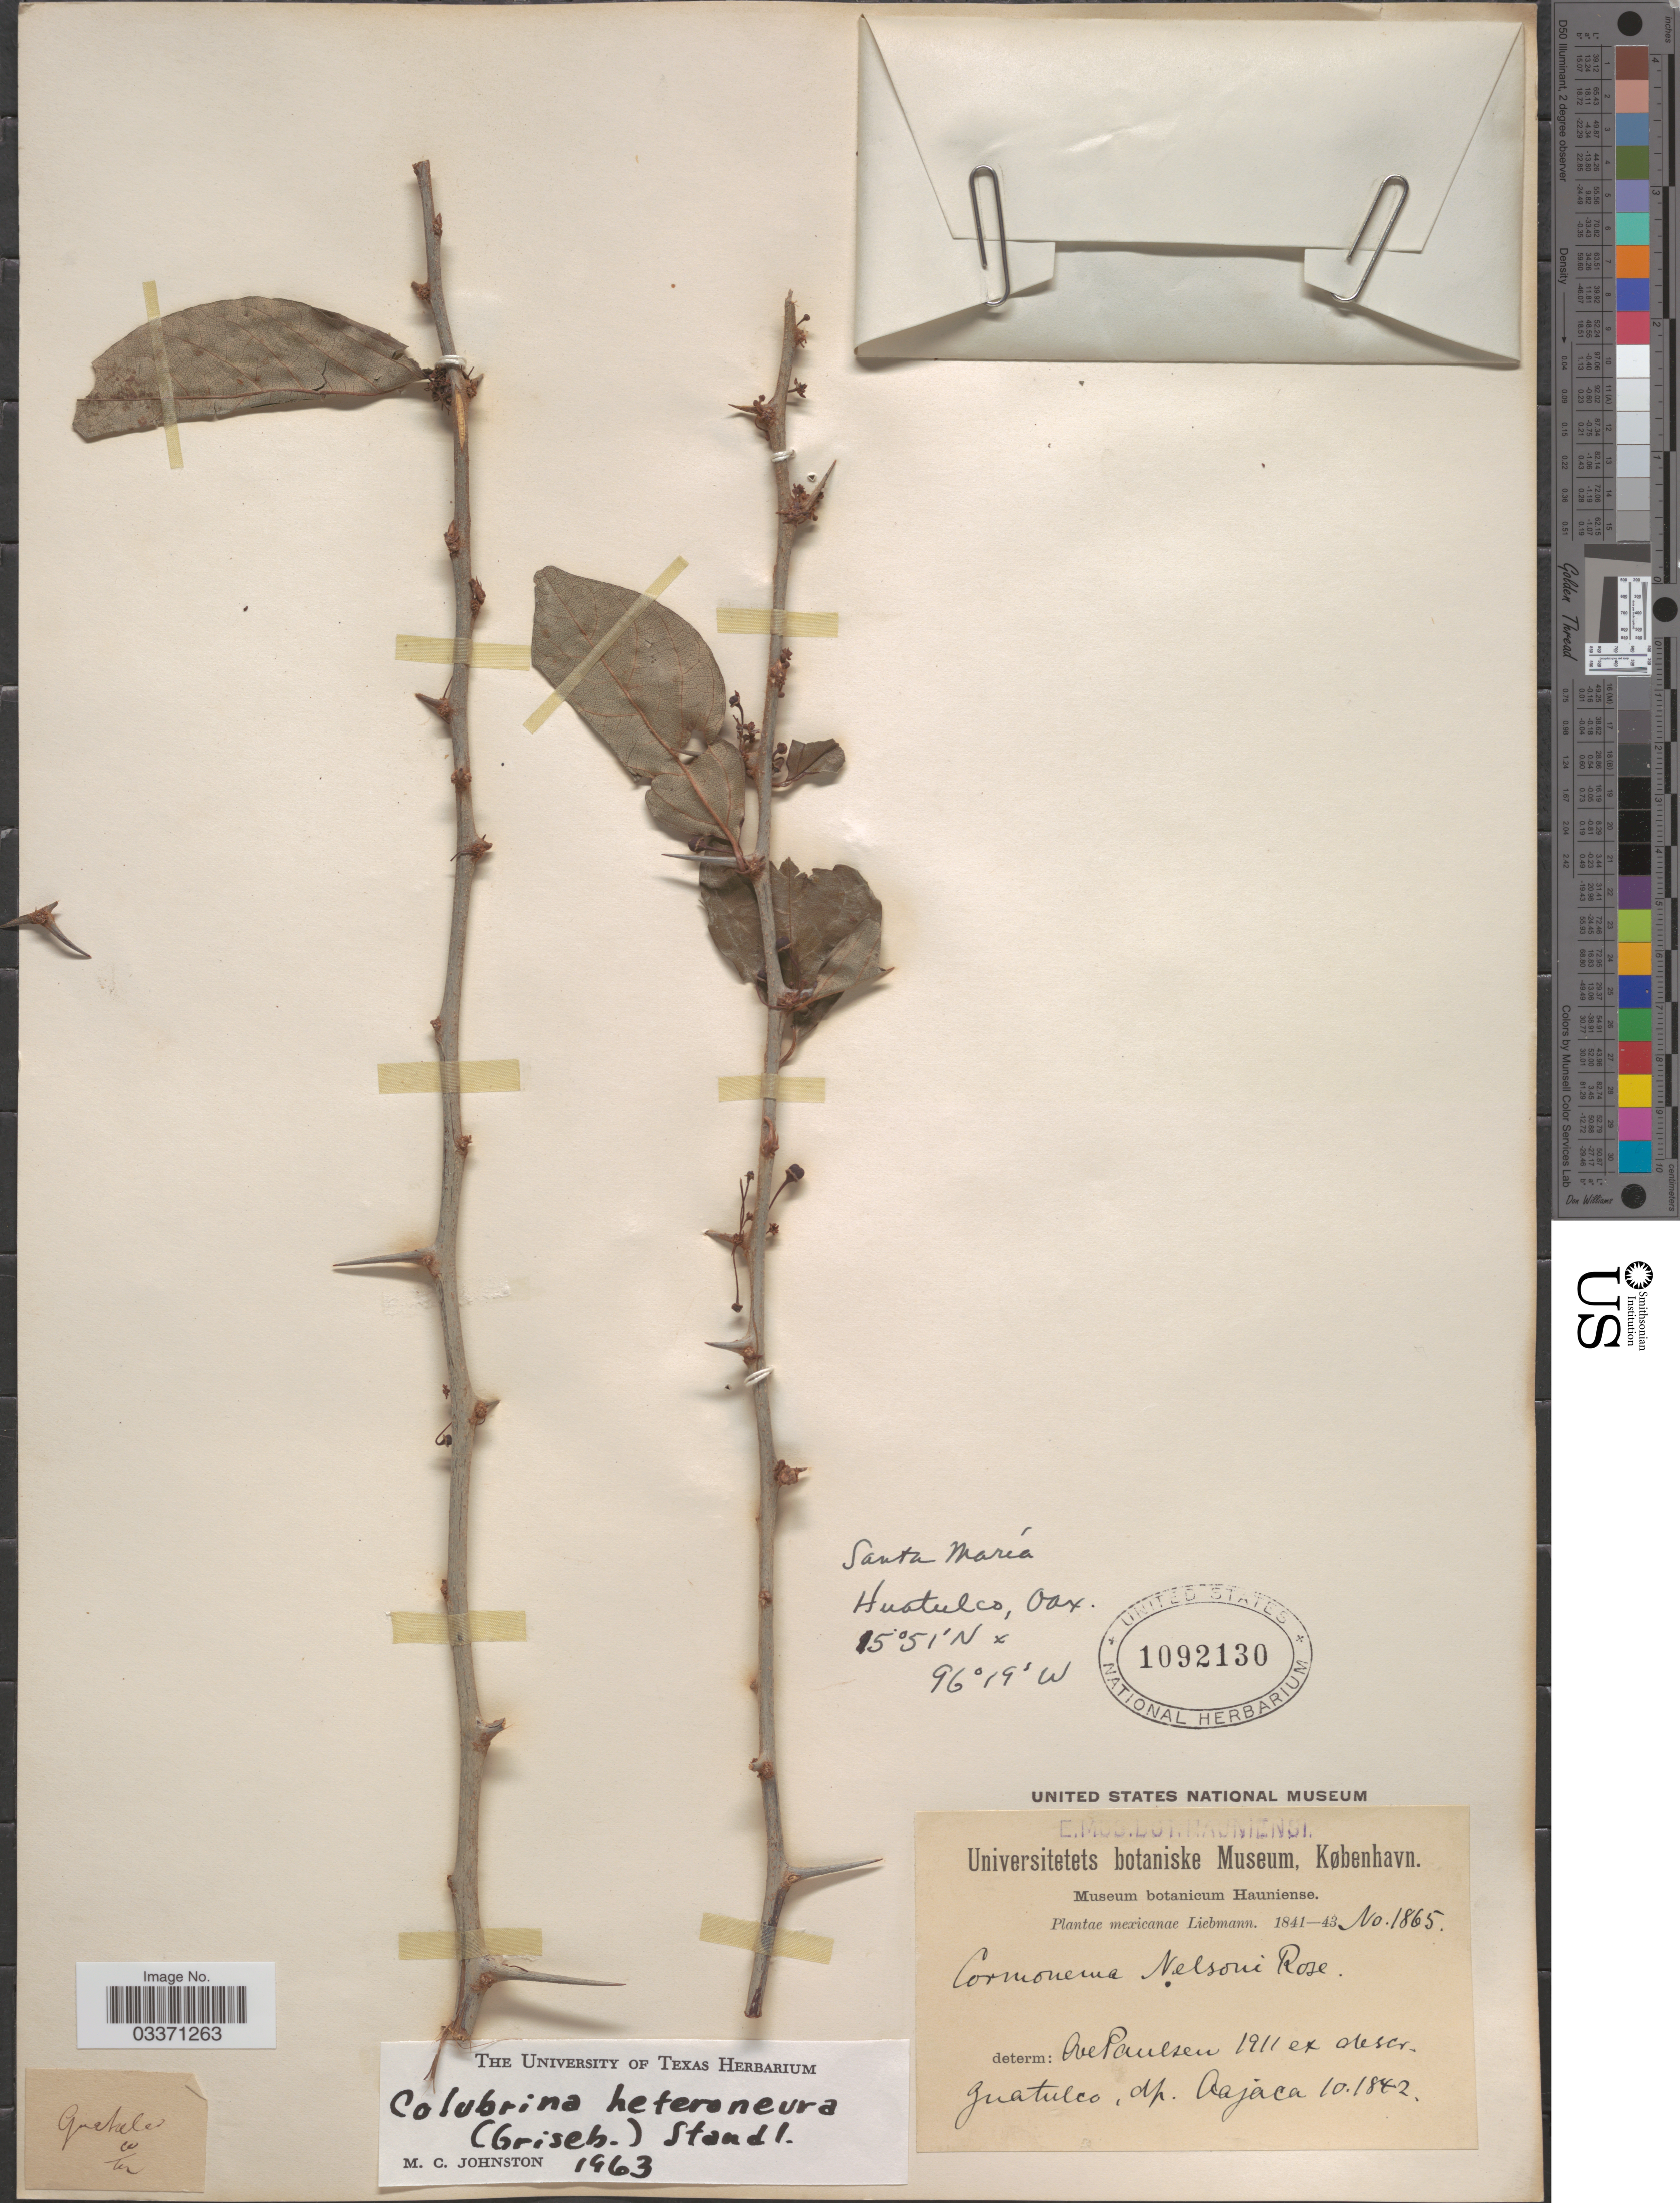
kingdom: Plantae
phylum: Tracheophyta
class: Magnoliopsida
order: Rosales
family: Rhamnaceae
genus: Colubrina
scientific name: Colubrina heteroneura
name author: (Griseb.) Standl.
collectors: Liebmann, --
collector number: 1865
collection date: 1842-10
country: Mexico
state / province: Oaxaca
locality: Santa María, Huatulco, Guatulco, dp. Oajaca.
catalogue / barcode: US 1092130